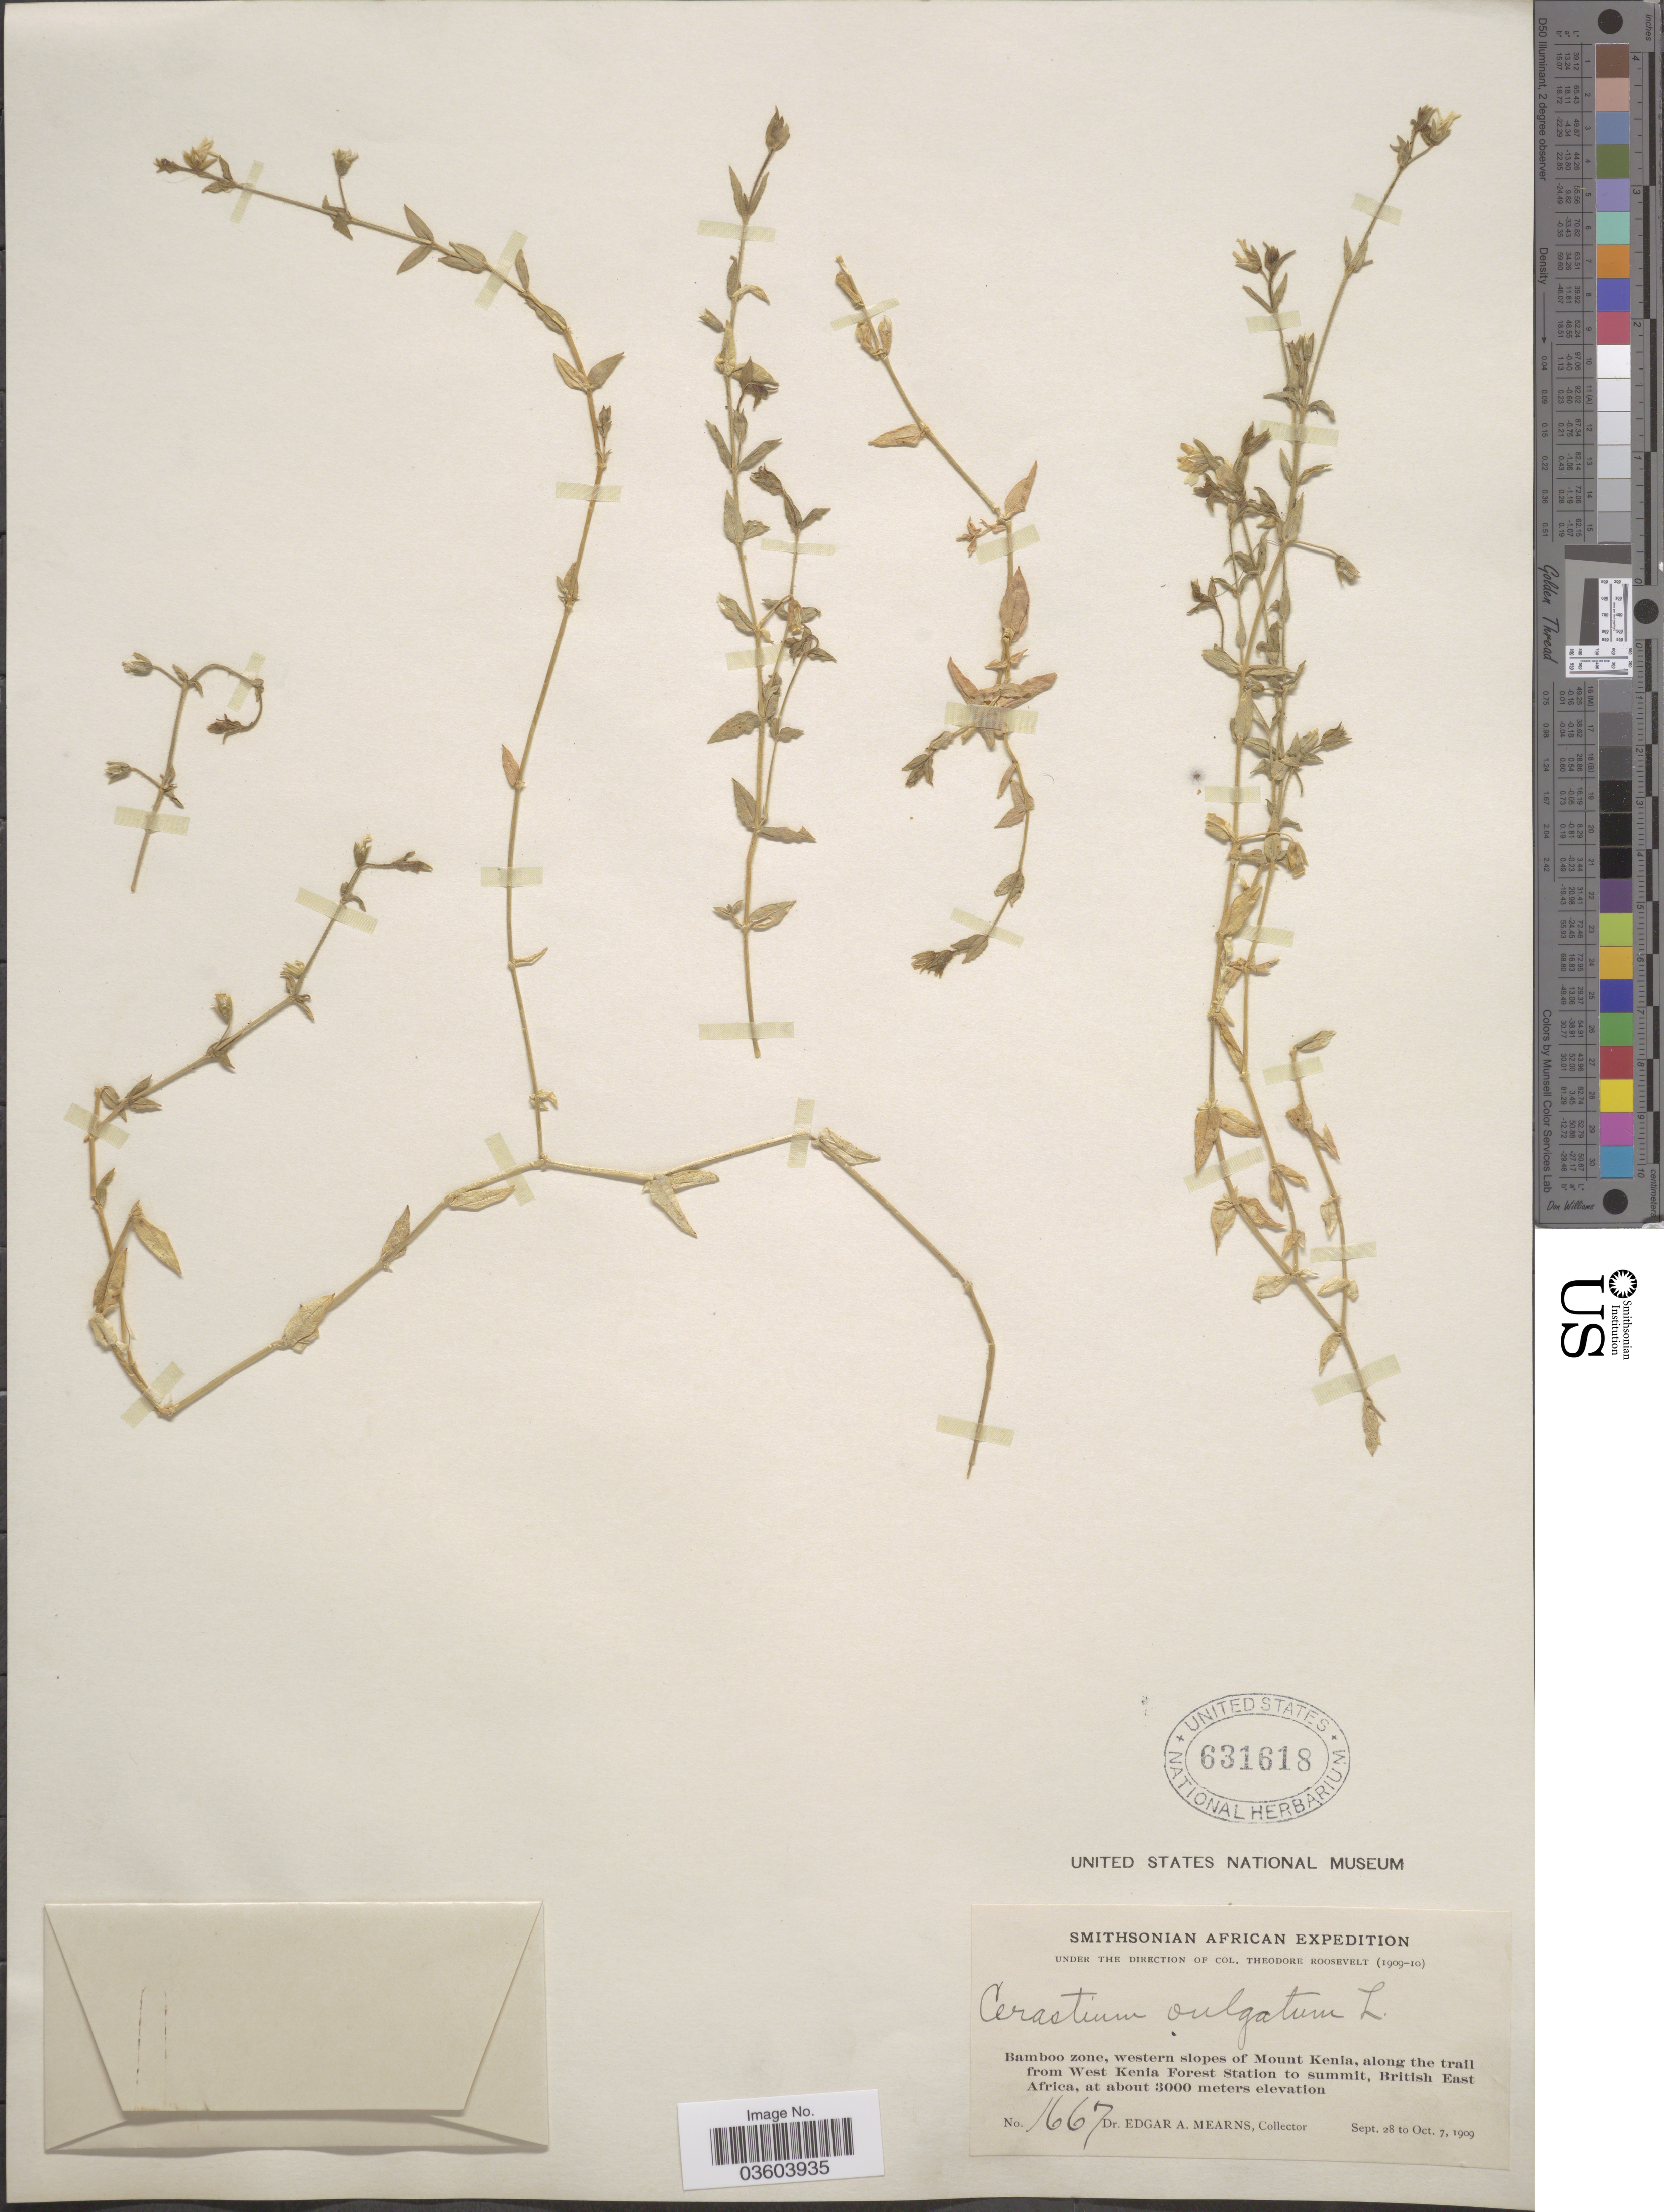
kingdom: Plantae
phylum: Tracheophyta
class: Magnoliopsida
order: Caryophyllales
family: Caryophyllaceae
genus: Cerastium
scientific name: Cerastium vulgatum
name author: L.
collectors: E. A. Mearns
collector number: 1667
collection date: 1909-09-28/1909-10-07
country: Kenya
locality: Bamboo zone, western slopes of Mount Kenia, along the trail from West Kenia Forest Station to summit, British East Africa.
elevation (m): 3000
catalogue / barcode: US 631618